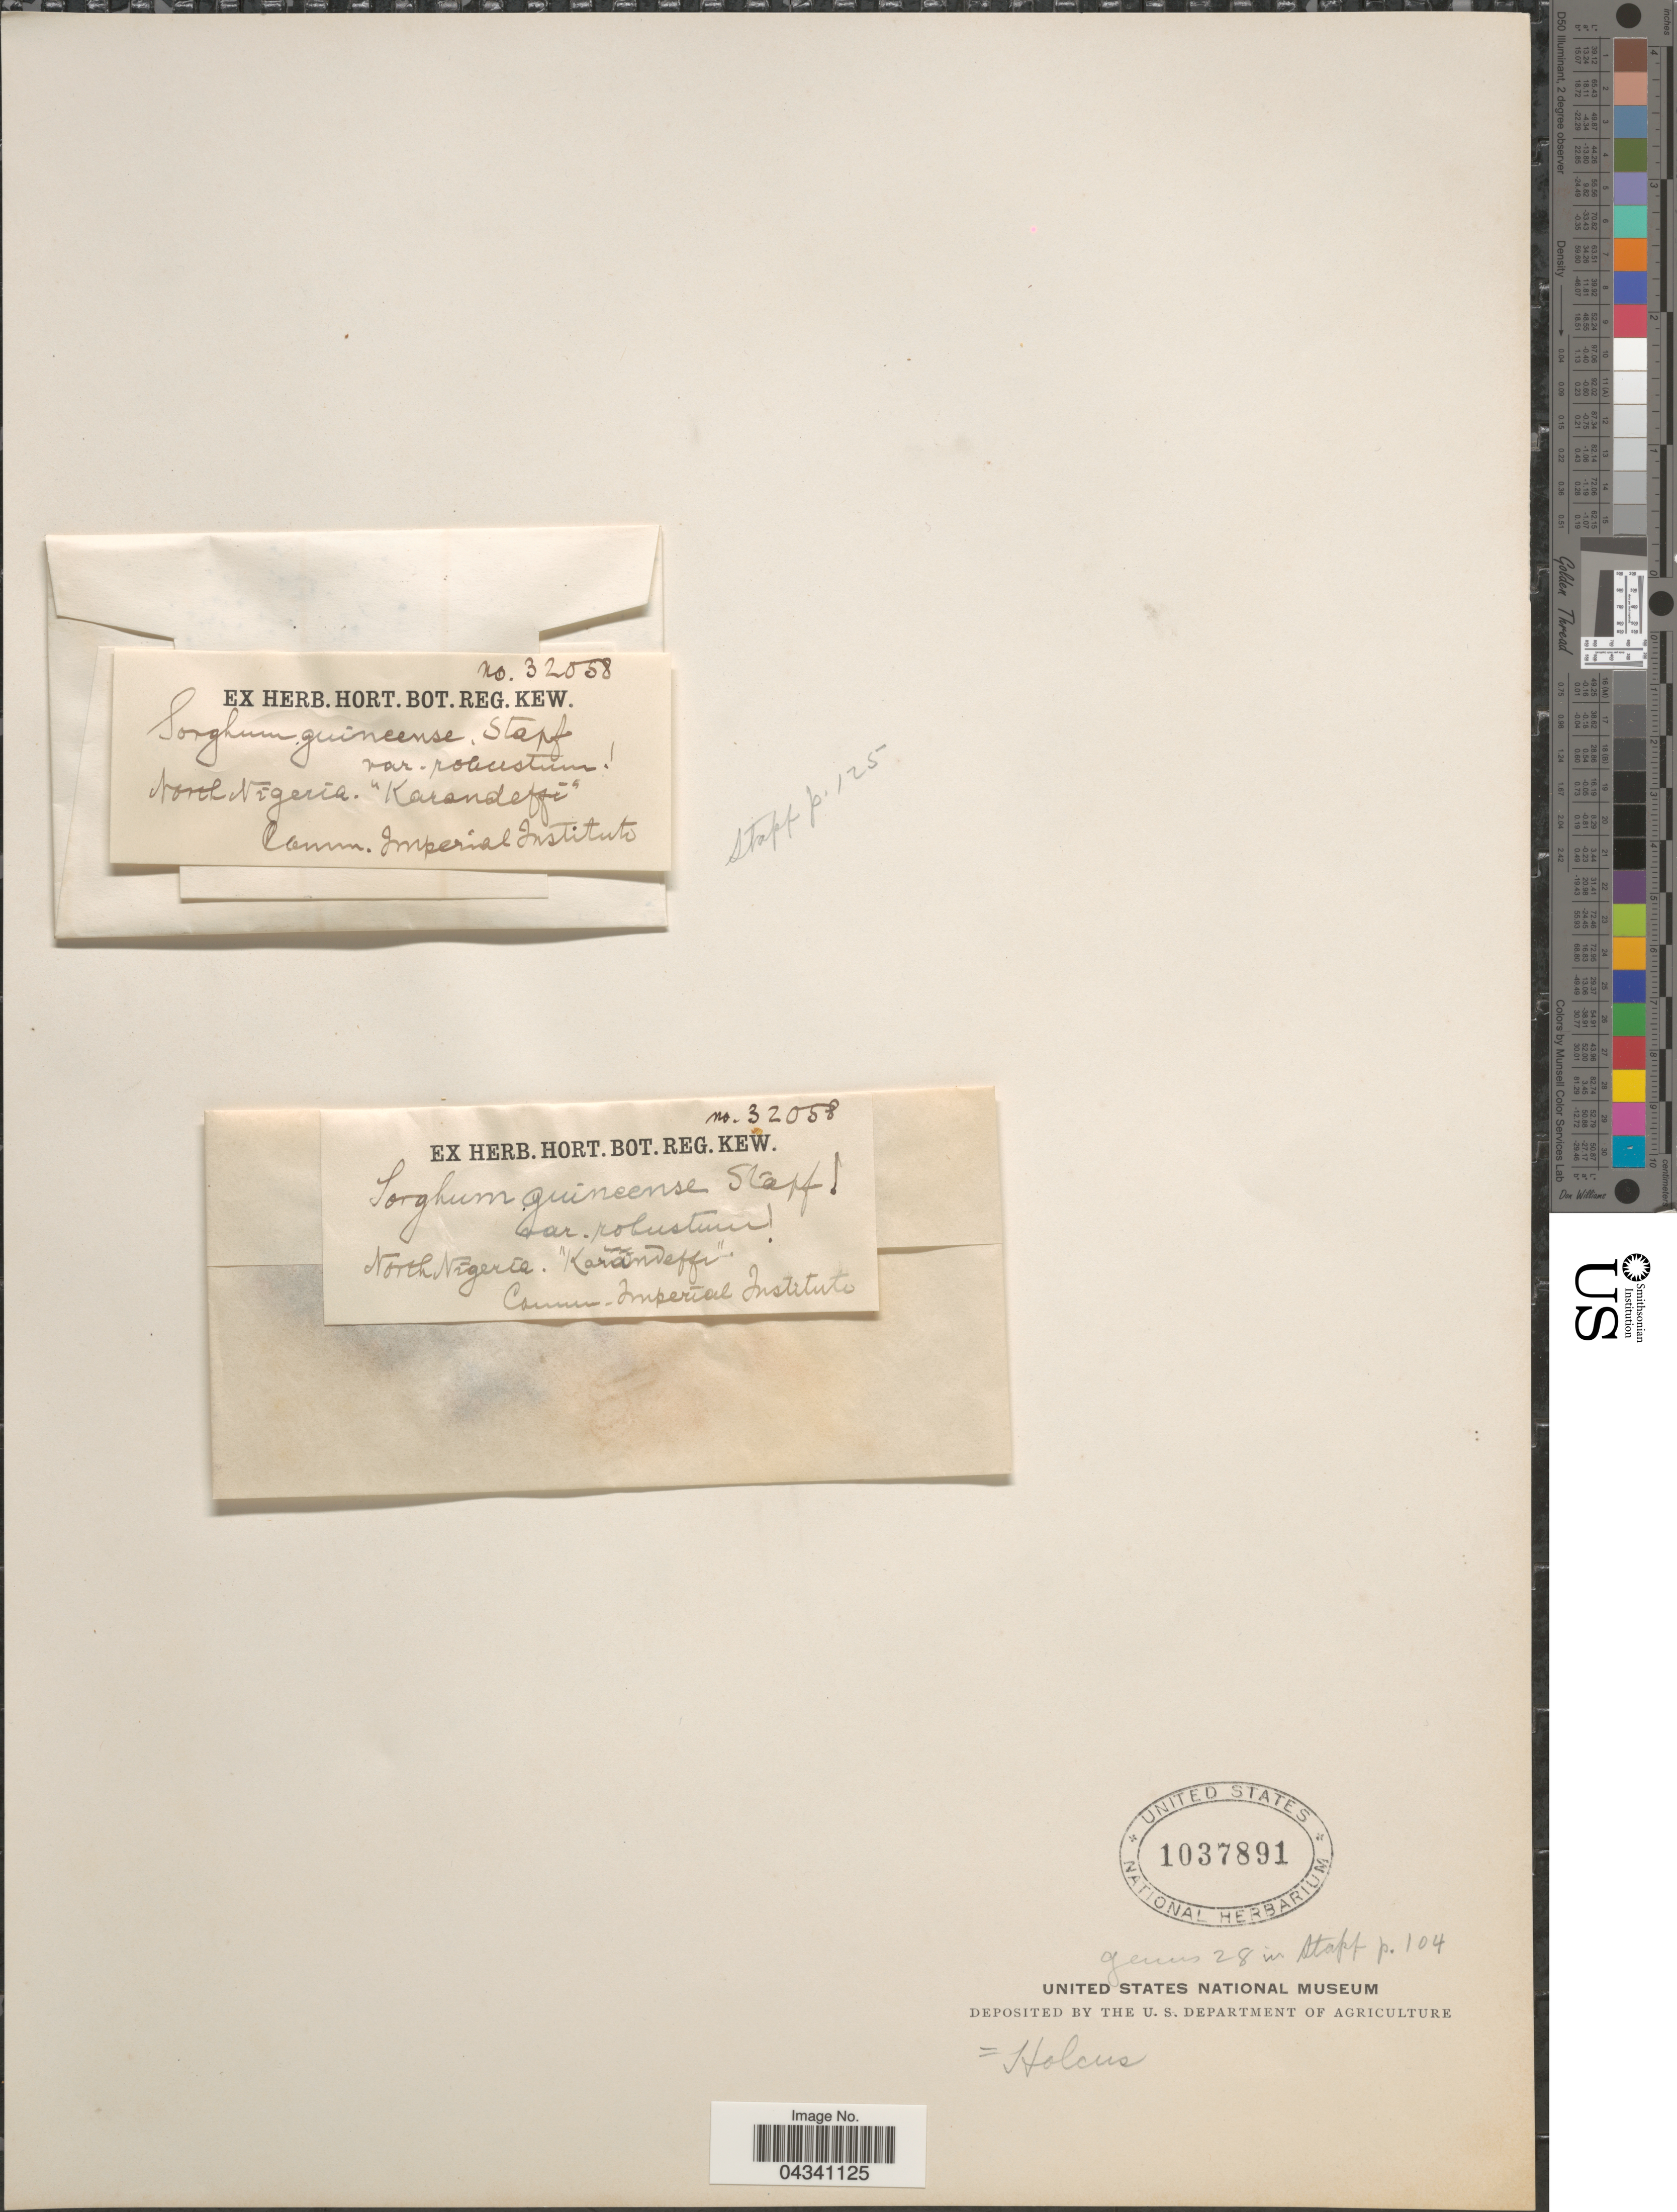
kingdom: Plantae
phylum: Tracheophyta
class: Liliopsida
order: Poales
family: Poaceae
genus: Sorghum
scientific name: Sorghum bicolor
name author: (L.) Moench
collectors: ex herb. Hort. Reg. Kew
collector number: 32058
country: Nigeria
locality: North Nigeria. "Karandeffi".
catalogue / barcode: US 1037891